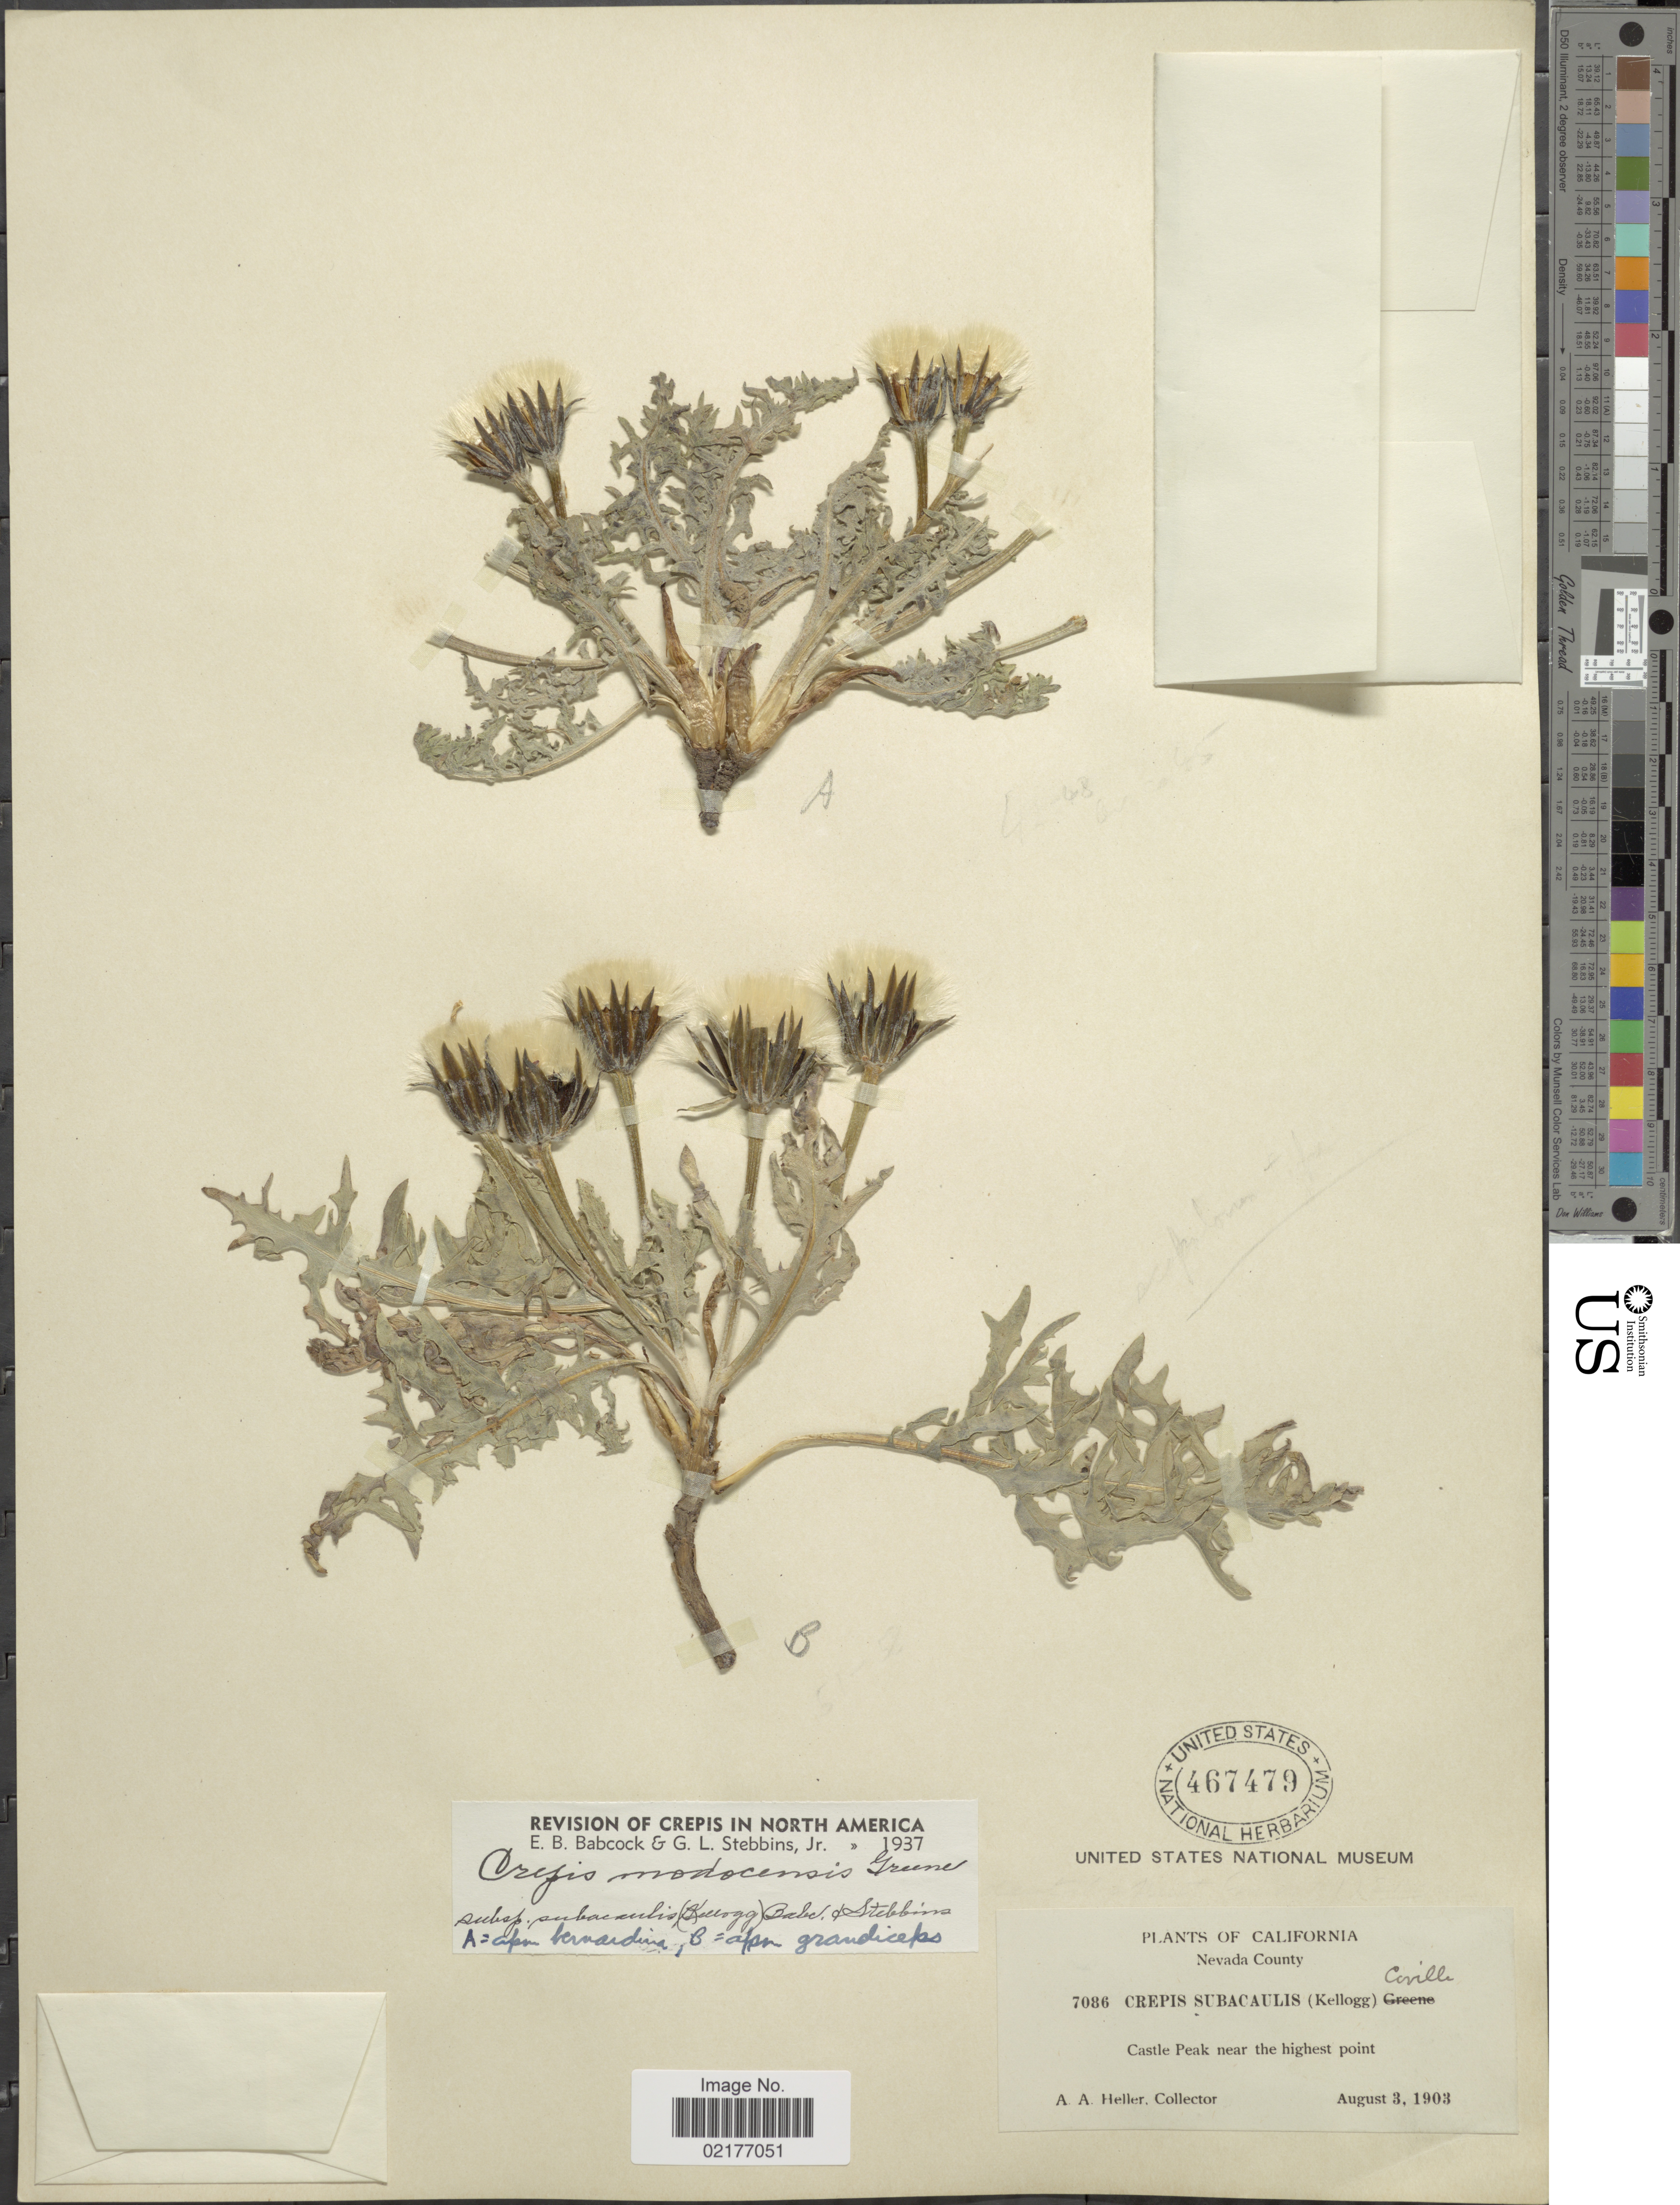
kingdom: Plantae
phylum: Tracheophyta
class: Magnoliopsida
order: Asterales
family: Asteraceae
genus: Crepis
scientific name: Crepis modocensis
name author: Greene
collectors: A. A. Heller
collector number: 7086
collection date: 1903-08-03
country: United States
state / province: California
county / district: Nevada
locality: Nevada County, Castle Peak near the highest point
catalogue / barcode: US 467479